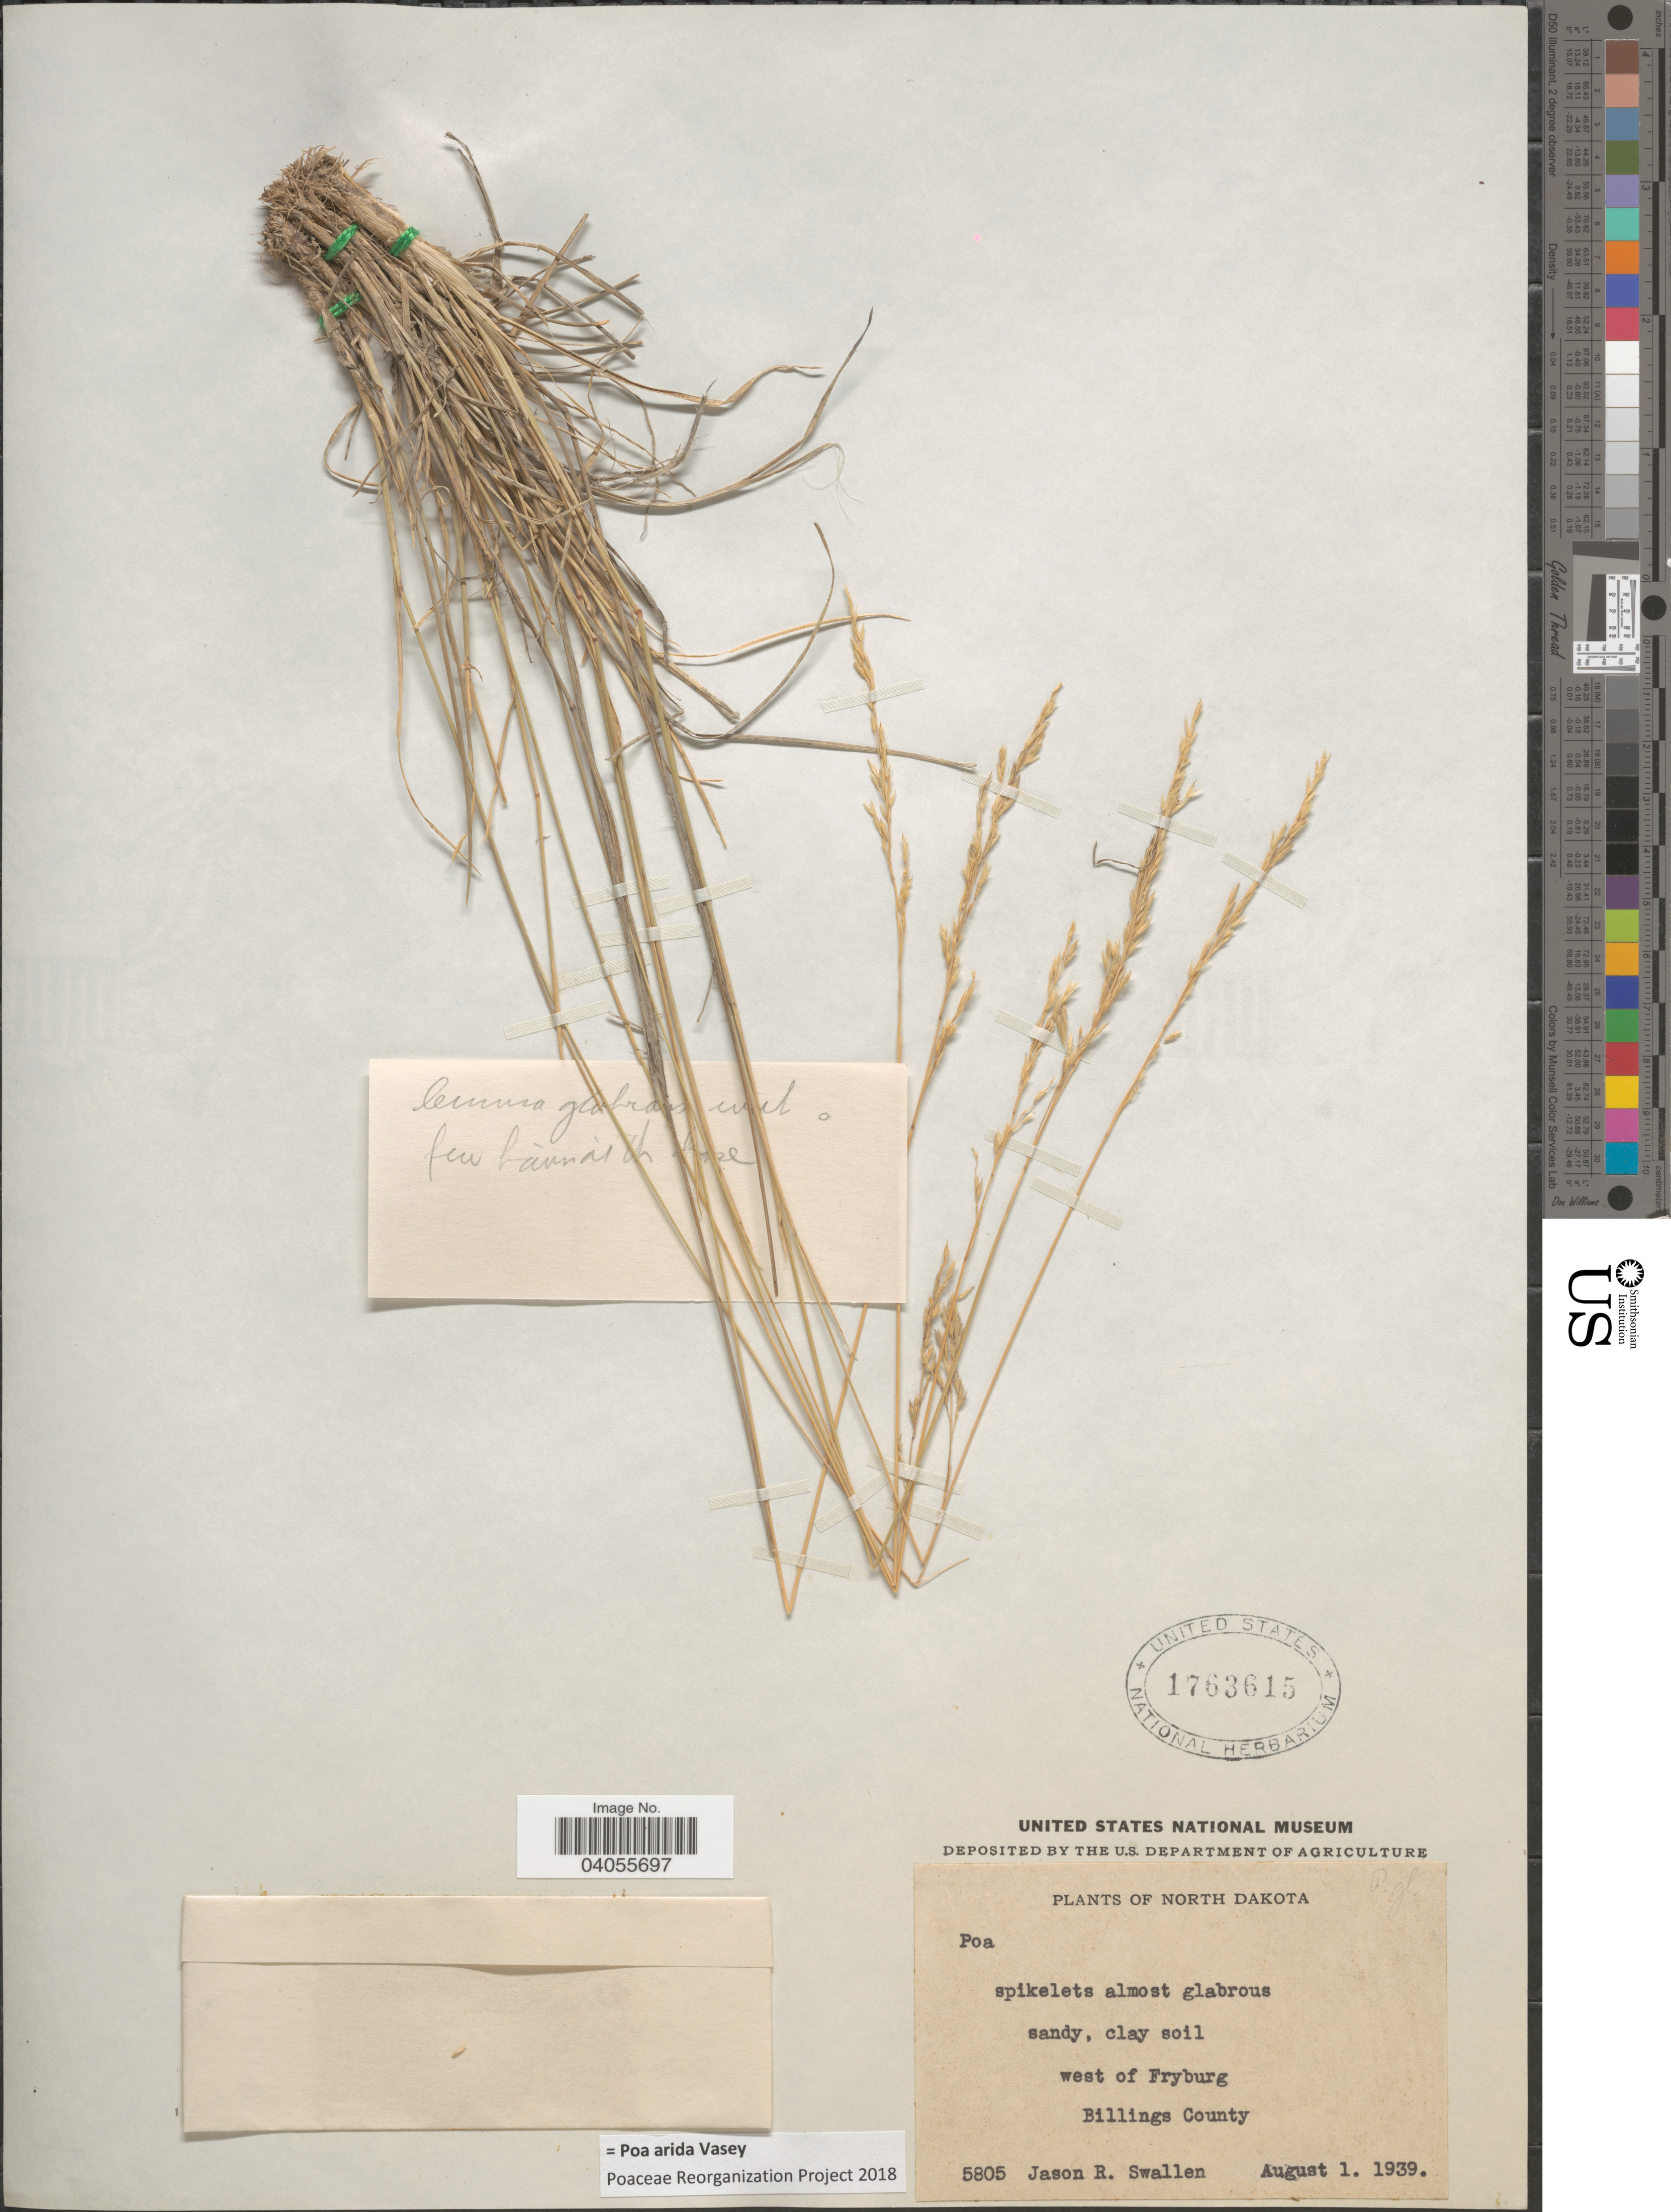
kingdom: Plantae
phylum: Tracheophyta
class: Liliopsida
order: Poales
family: Poaceae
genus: Poa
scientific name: Poa arida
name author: Vasey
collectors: J. R. Swallen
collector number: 5805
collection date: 1939-08-01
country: United States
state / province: North Dakota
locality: Clay soil west of Fryburg, Billings County.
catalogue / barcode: US 1763615